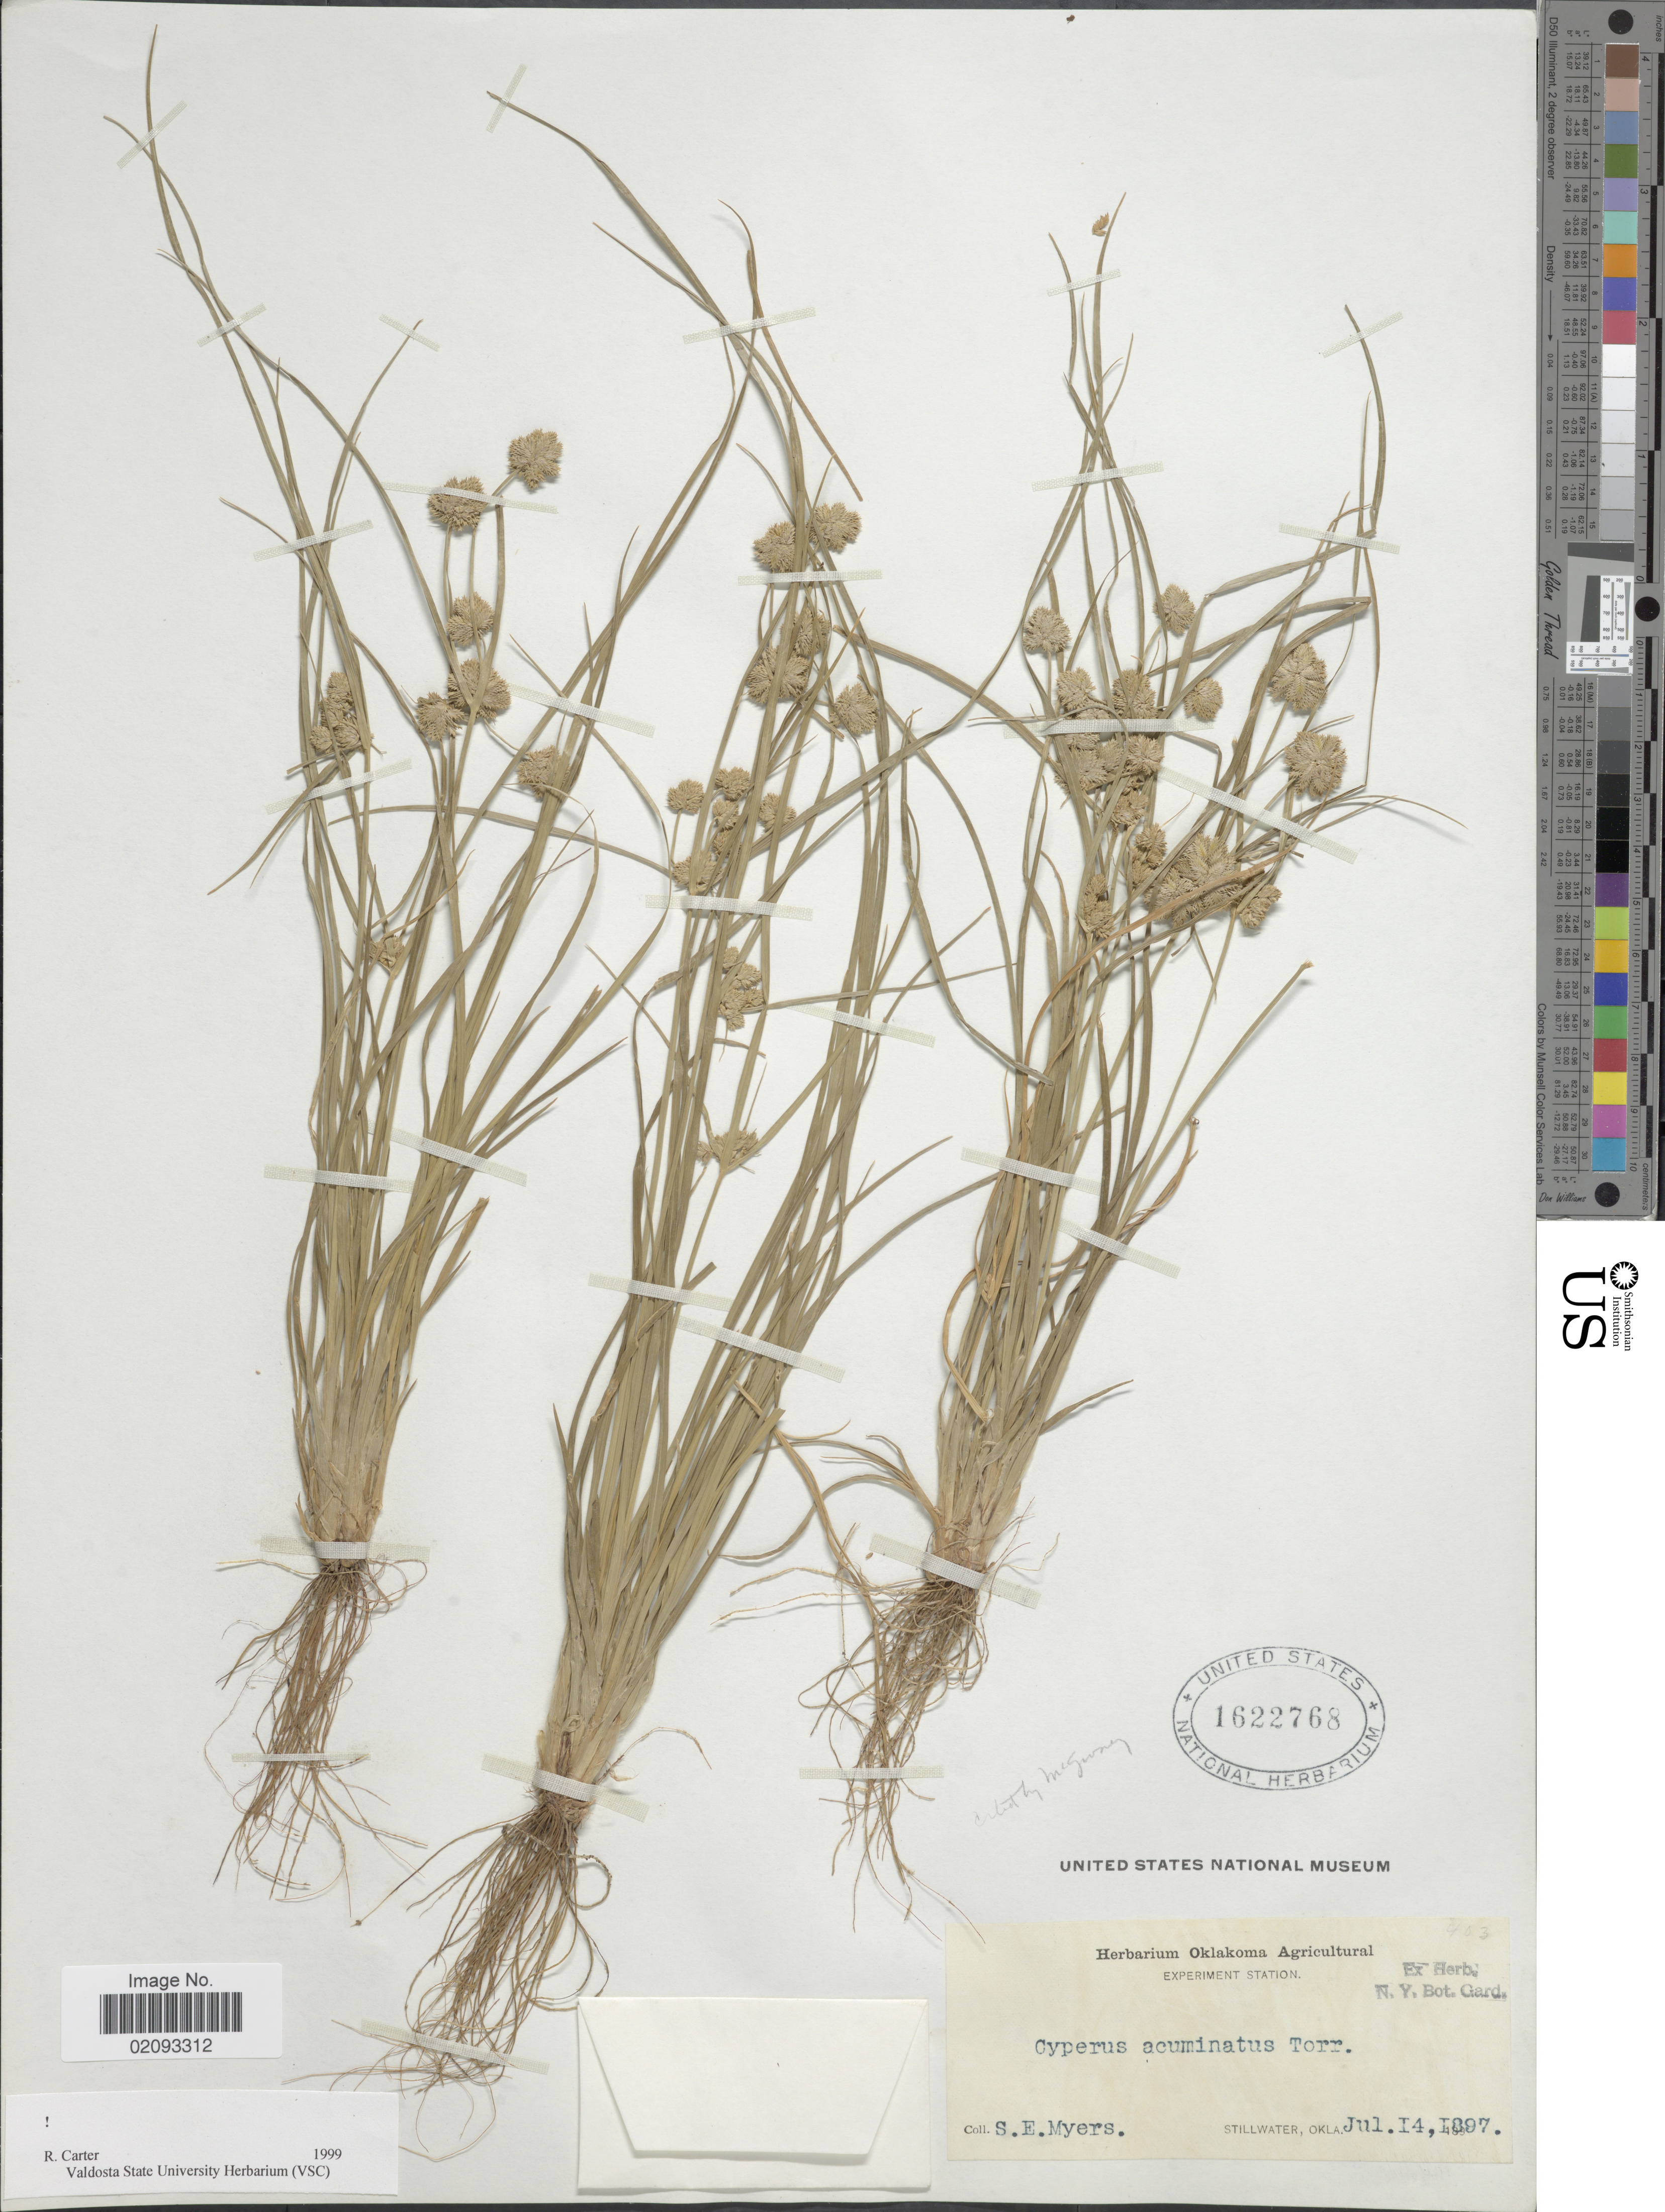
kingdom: Plantae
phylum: Tracheophyta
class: Liliopsida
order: Poales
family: Cyperaceae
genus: Cyperus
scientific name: Cyperus acuminatus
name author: Torr. & Hook.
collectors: S. Myers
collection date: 1897-07-14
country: United States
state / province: Oklahoma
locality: Stillwater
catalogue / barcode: US 1622768